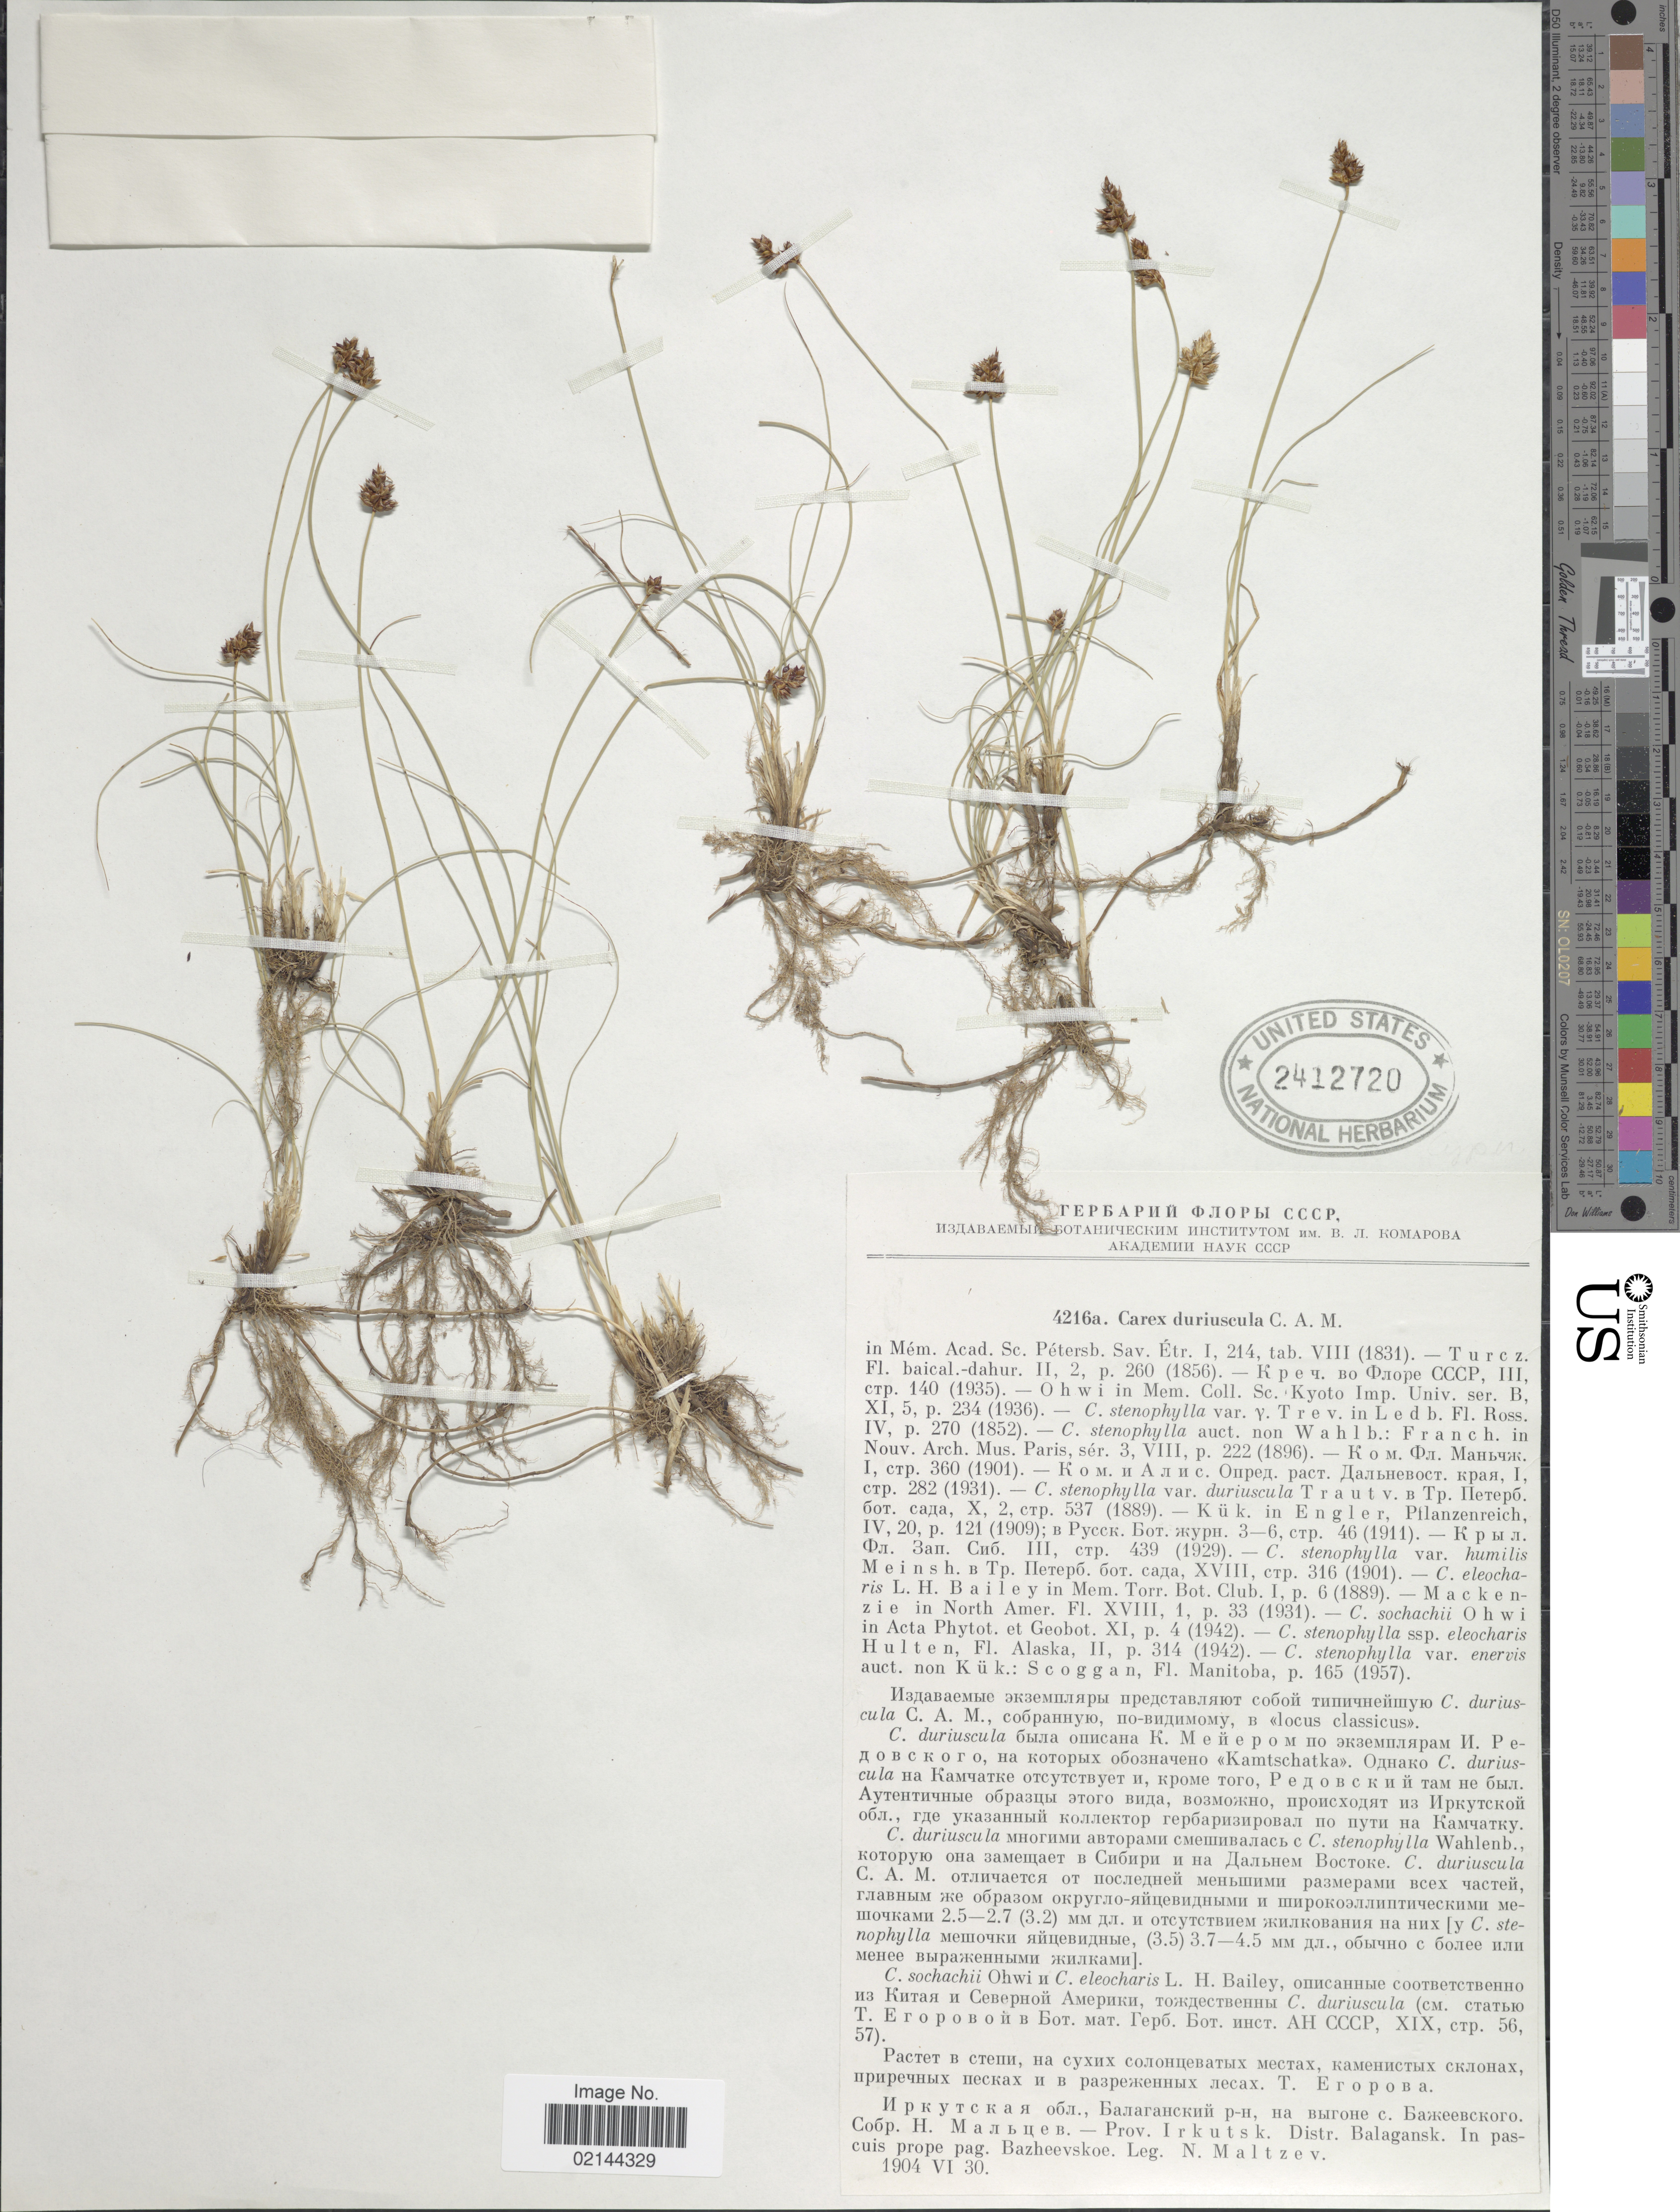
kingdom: Plantae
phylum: Tracheophyta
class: Liliopsida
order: Poales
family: Cyperaceae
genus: Carex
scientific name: Carex duriuscula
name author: C.A. Mey.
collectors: N. Maltzev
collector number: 4216a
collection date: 1904-06-30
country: Russian Federation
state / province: Irkutsk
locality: Prov. Irkutsk, Distr. Balagansk, In pasius prope pag. Bazheevskoe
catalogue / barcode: US 2412720